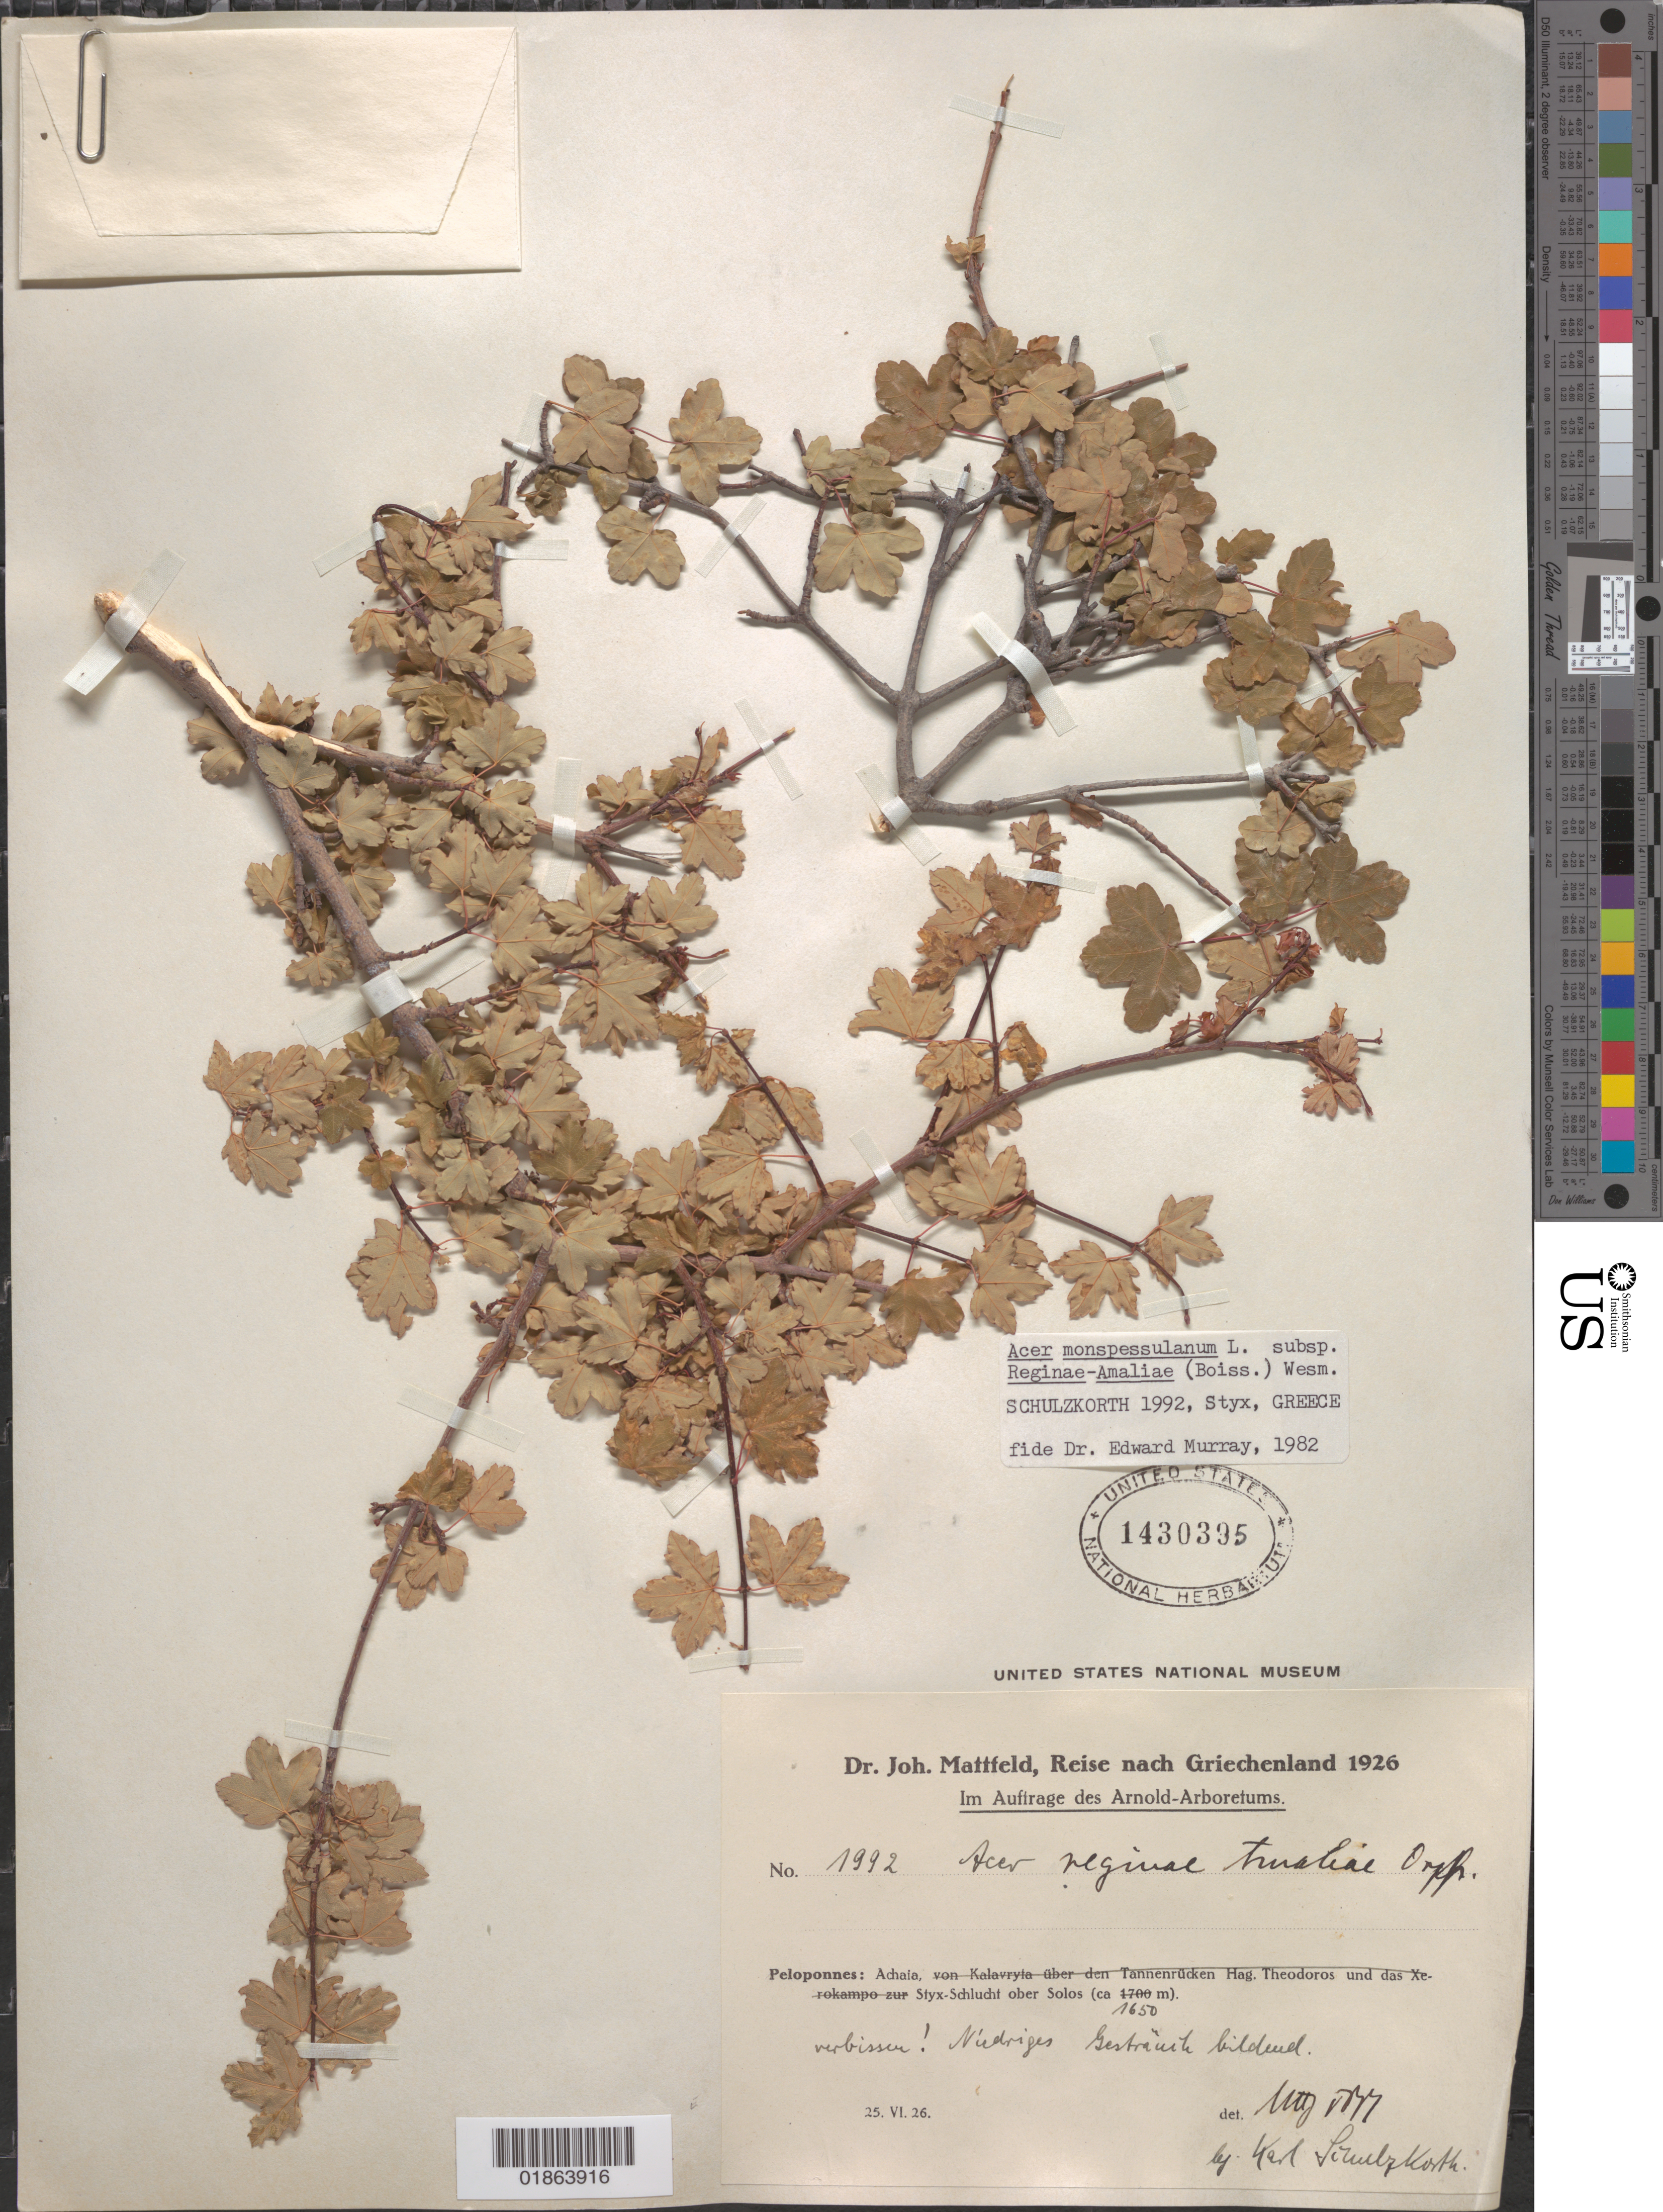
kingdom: Plantae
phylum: Tracheophyta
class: Magnoliopsida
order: Sapindales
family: Sapindaceae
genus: Acer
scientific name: Acer monspessulanum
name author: L.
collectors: K. Schulz-Korth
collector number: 1992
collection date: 1926-06-25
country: Greece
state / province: Peloponnese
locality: Peloponnes: Achaia, Styx-Schlucht ober Solos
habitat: Verbissen! Niedriges gestranth bildend [?]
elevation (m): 1650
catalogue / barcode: US 1430395